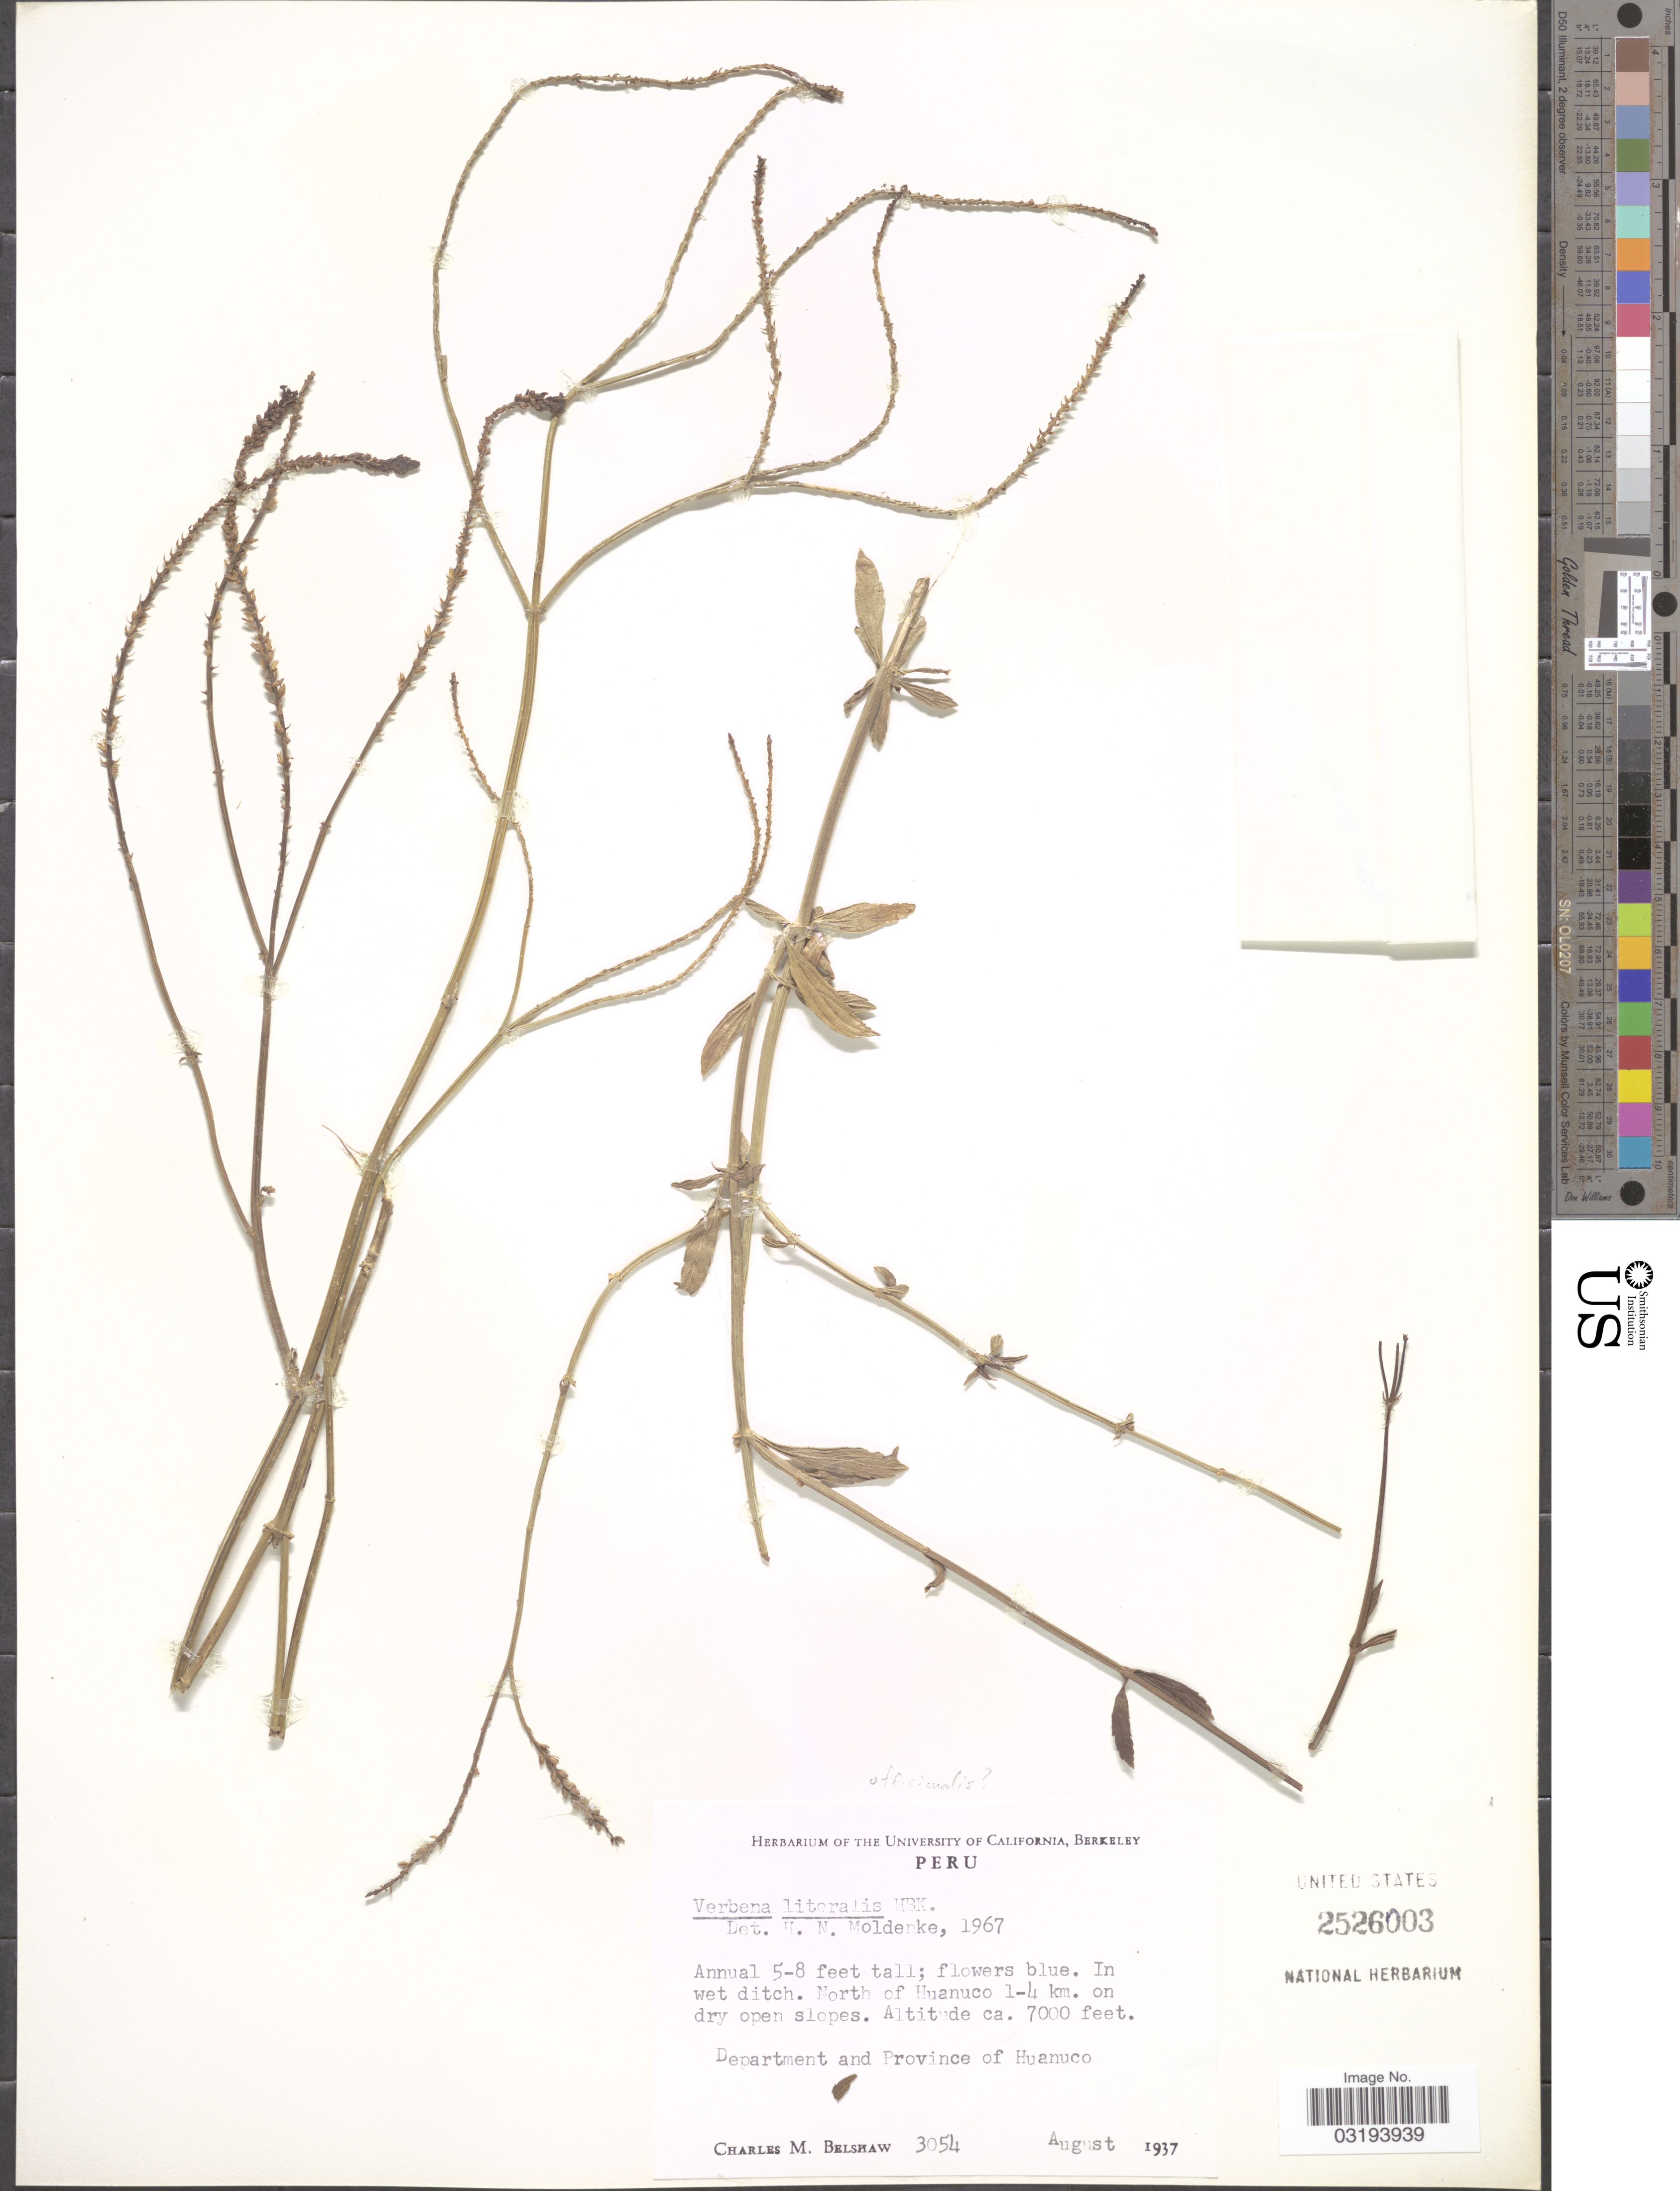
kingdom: Plantae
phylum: Tracheophyta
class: Magnoliopsida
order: Lamiales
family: Verbenaceae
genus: Verbena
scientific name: Verbena litoralis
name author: Kunth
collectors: C. Shaw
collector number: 3054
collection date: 1937-08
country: Peru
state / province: Huánuco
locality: North of Huanuco 1-4 km. on dry open slopes. Department and Province of Huanuco.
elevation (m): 2134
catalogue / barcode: US 2526003